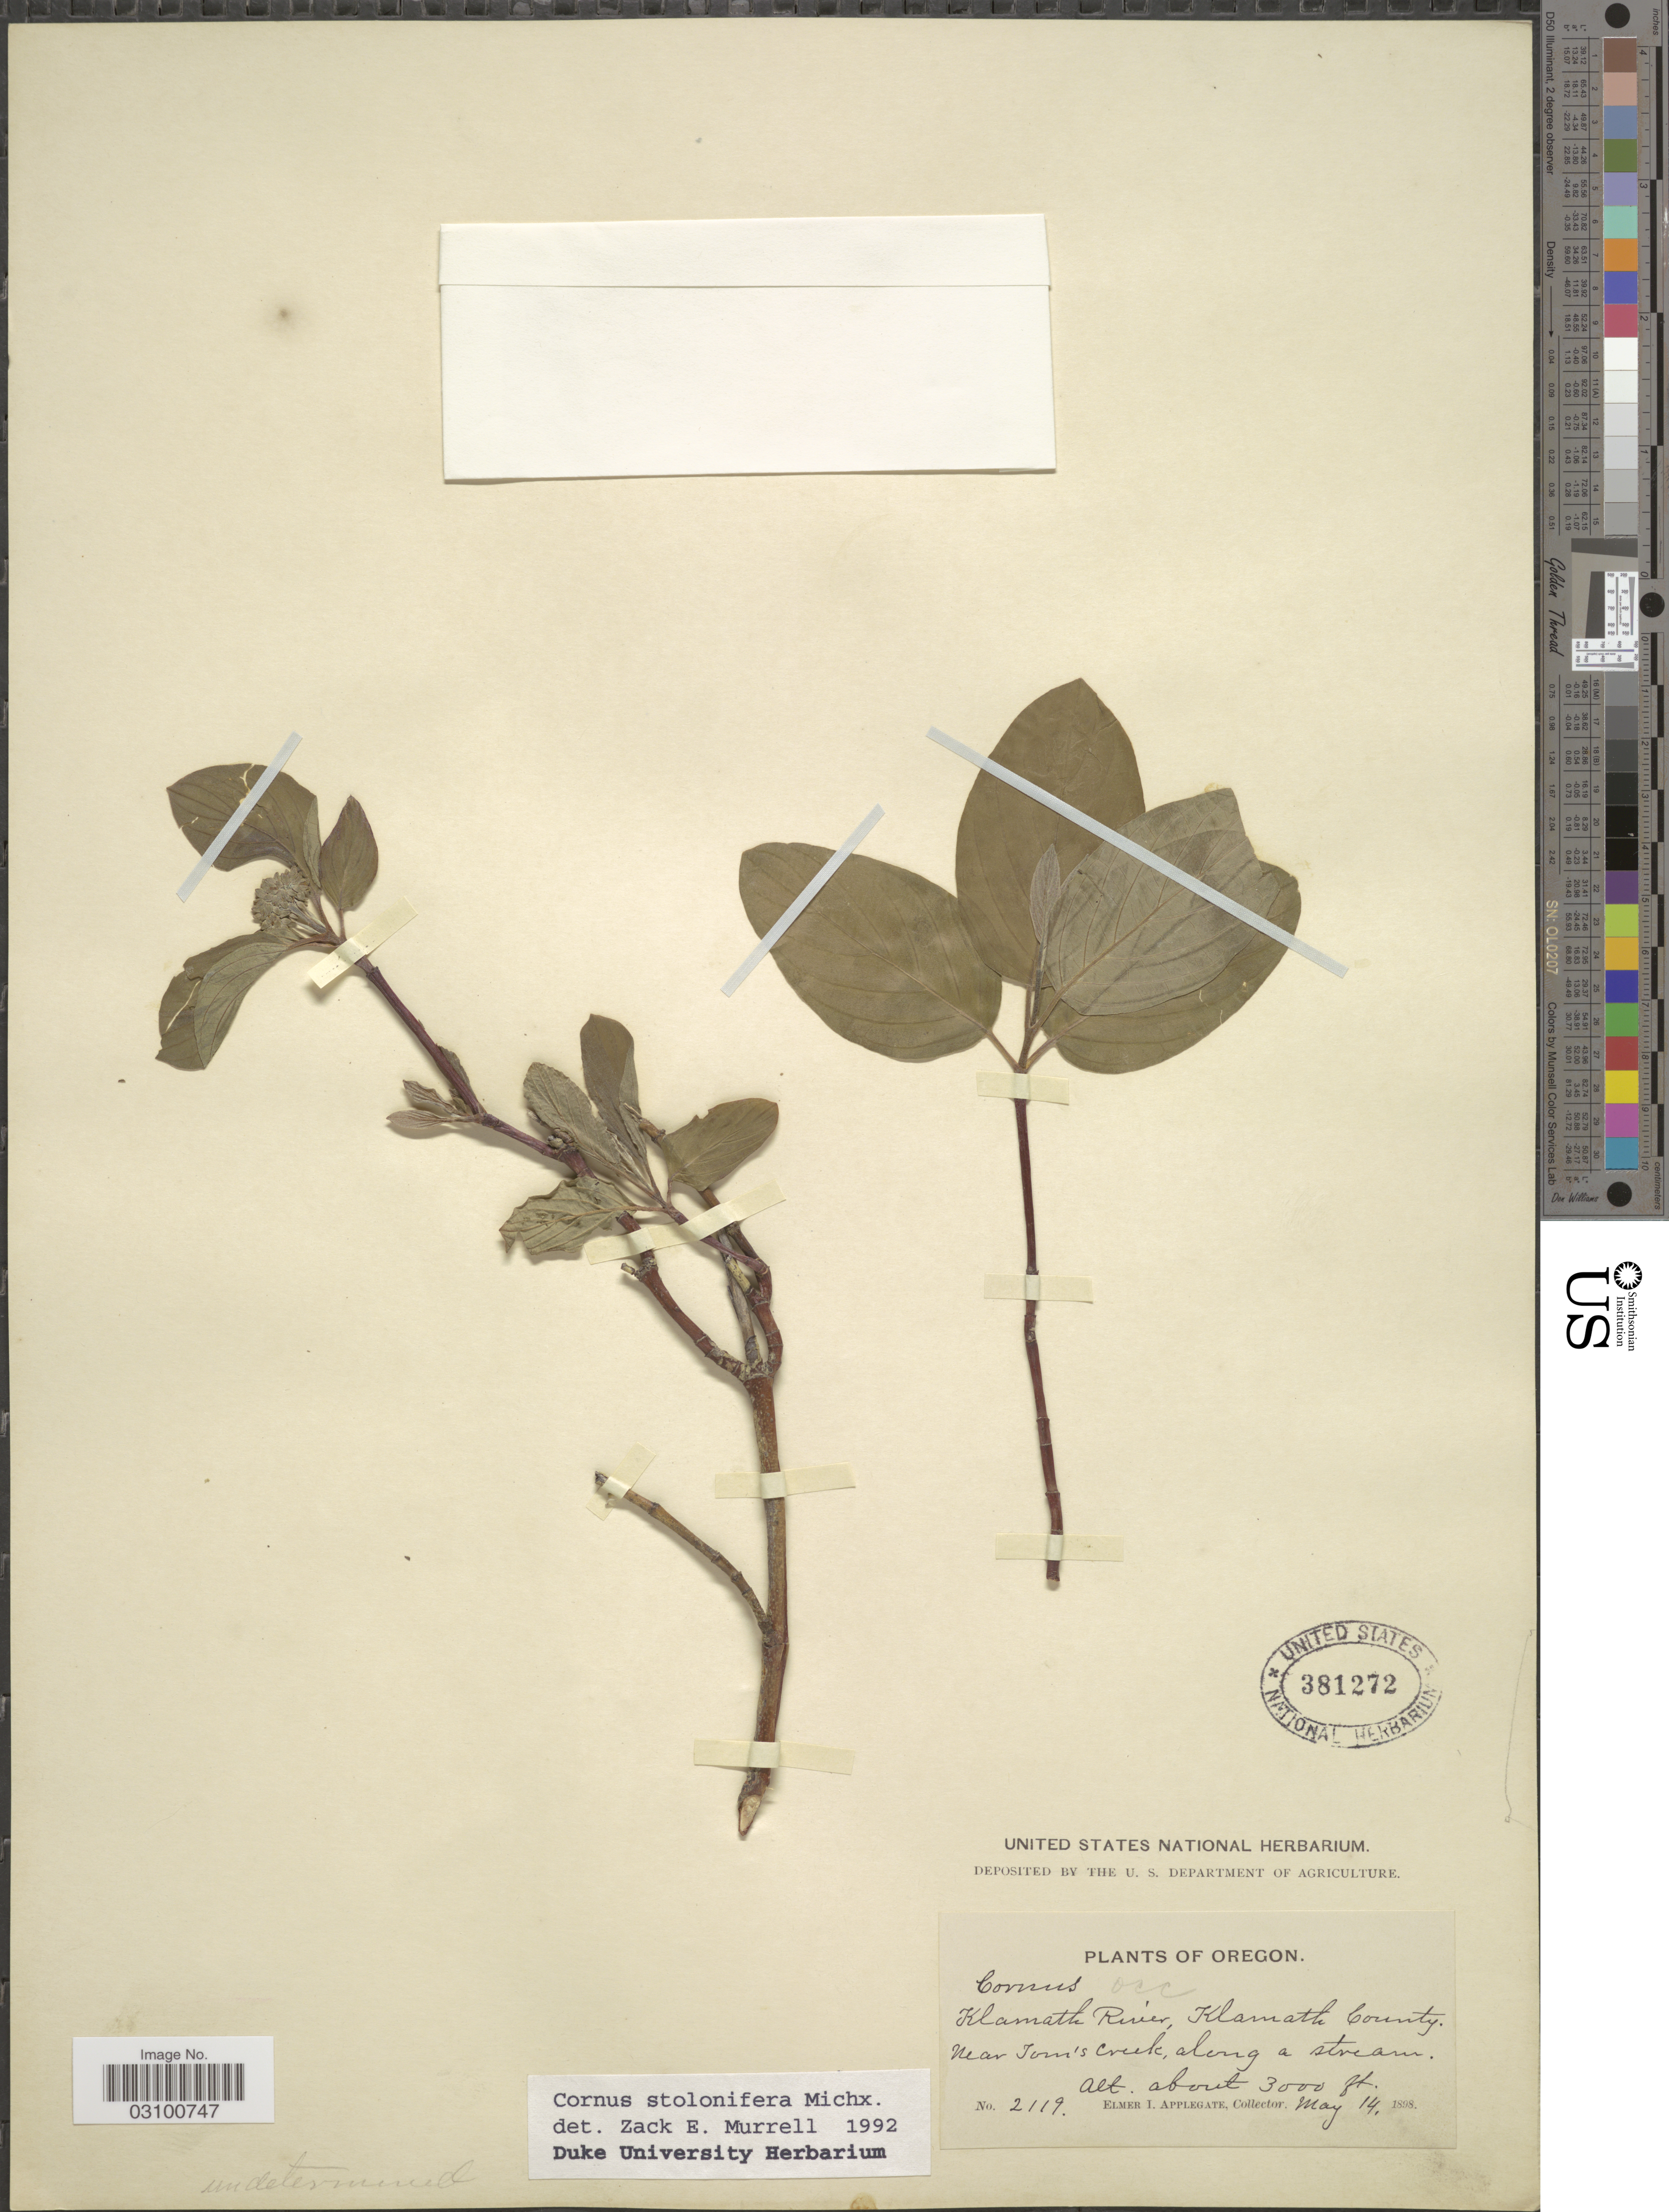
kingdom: Plantae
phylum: Tracheophyta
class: Magnoliopsida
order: Cornales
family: Cornaceae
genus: Cornus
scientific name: Cornus sericea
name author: L.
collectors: E. I. Applegate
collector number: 2119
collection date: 1898-05-14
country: United States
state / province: Oregon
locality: Klamath River, Klamath County. Near Tom's Creek, along a stream.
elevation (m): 914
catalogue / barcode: US 381272